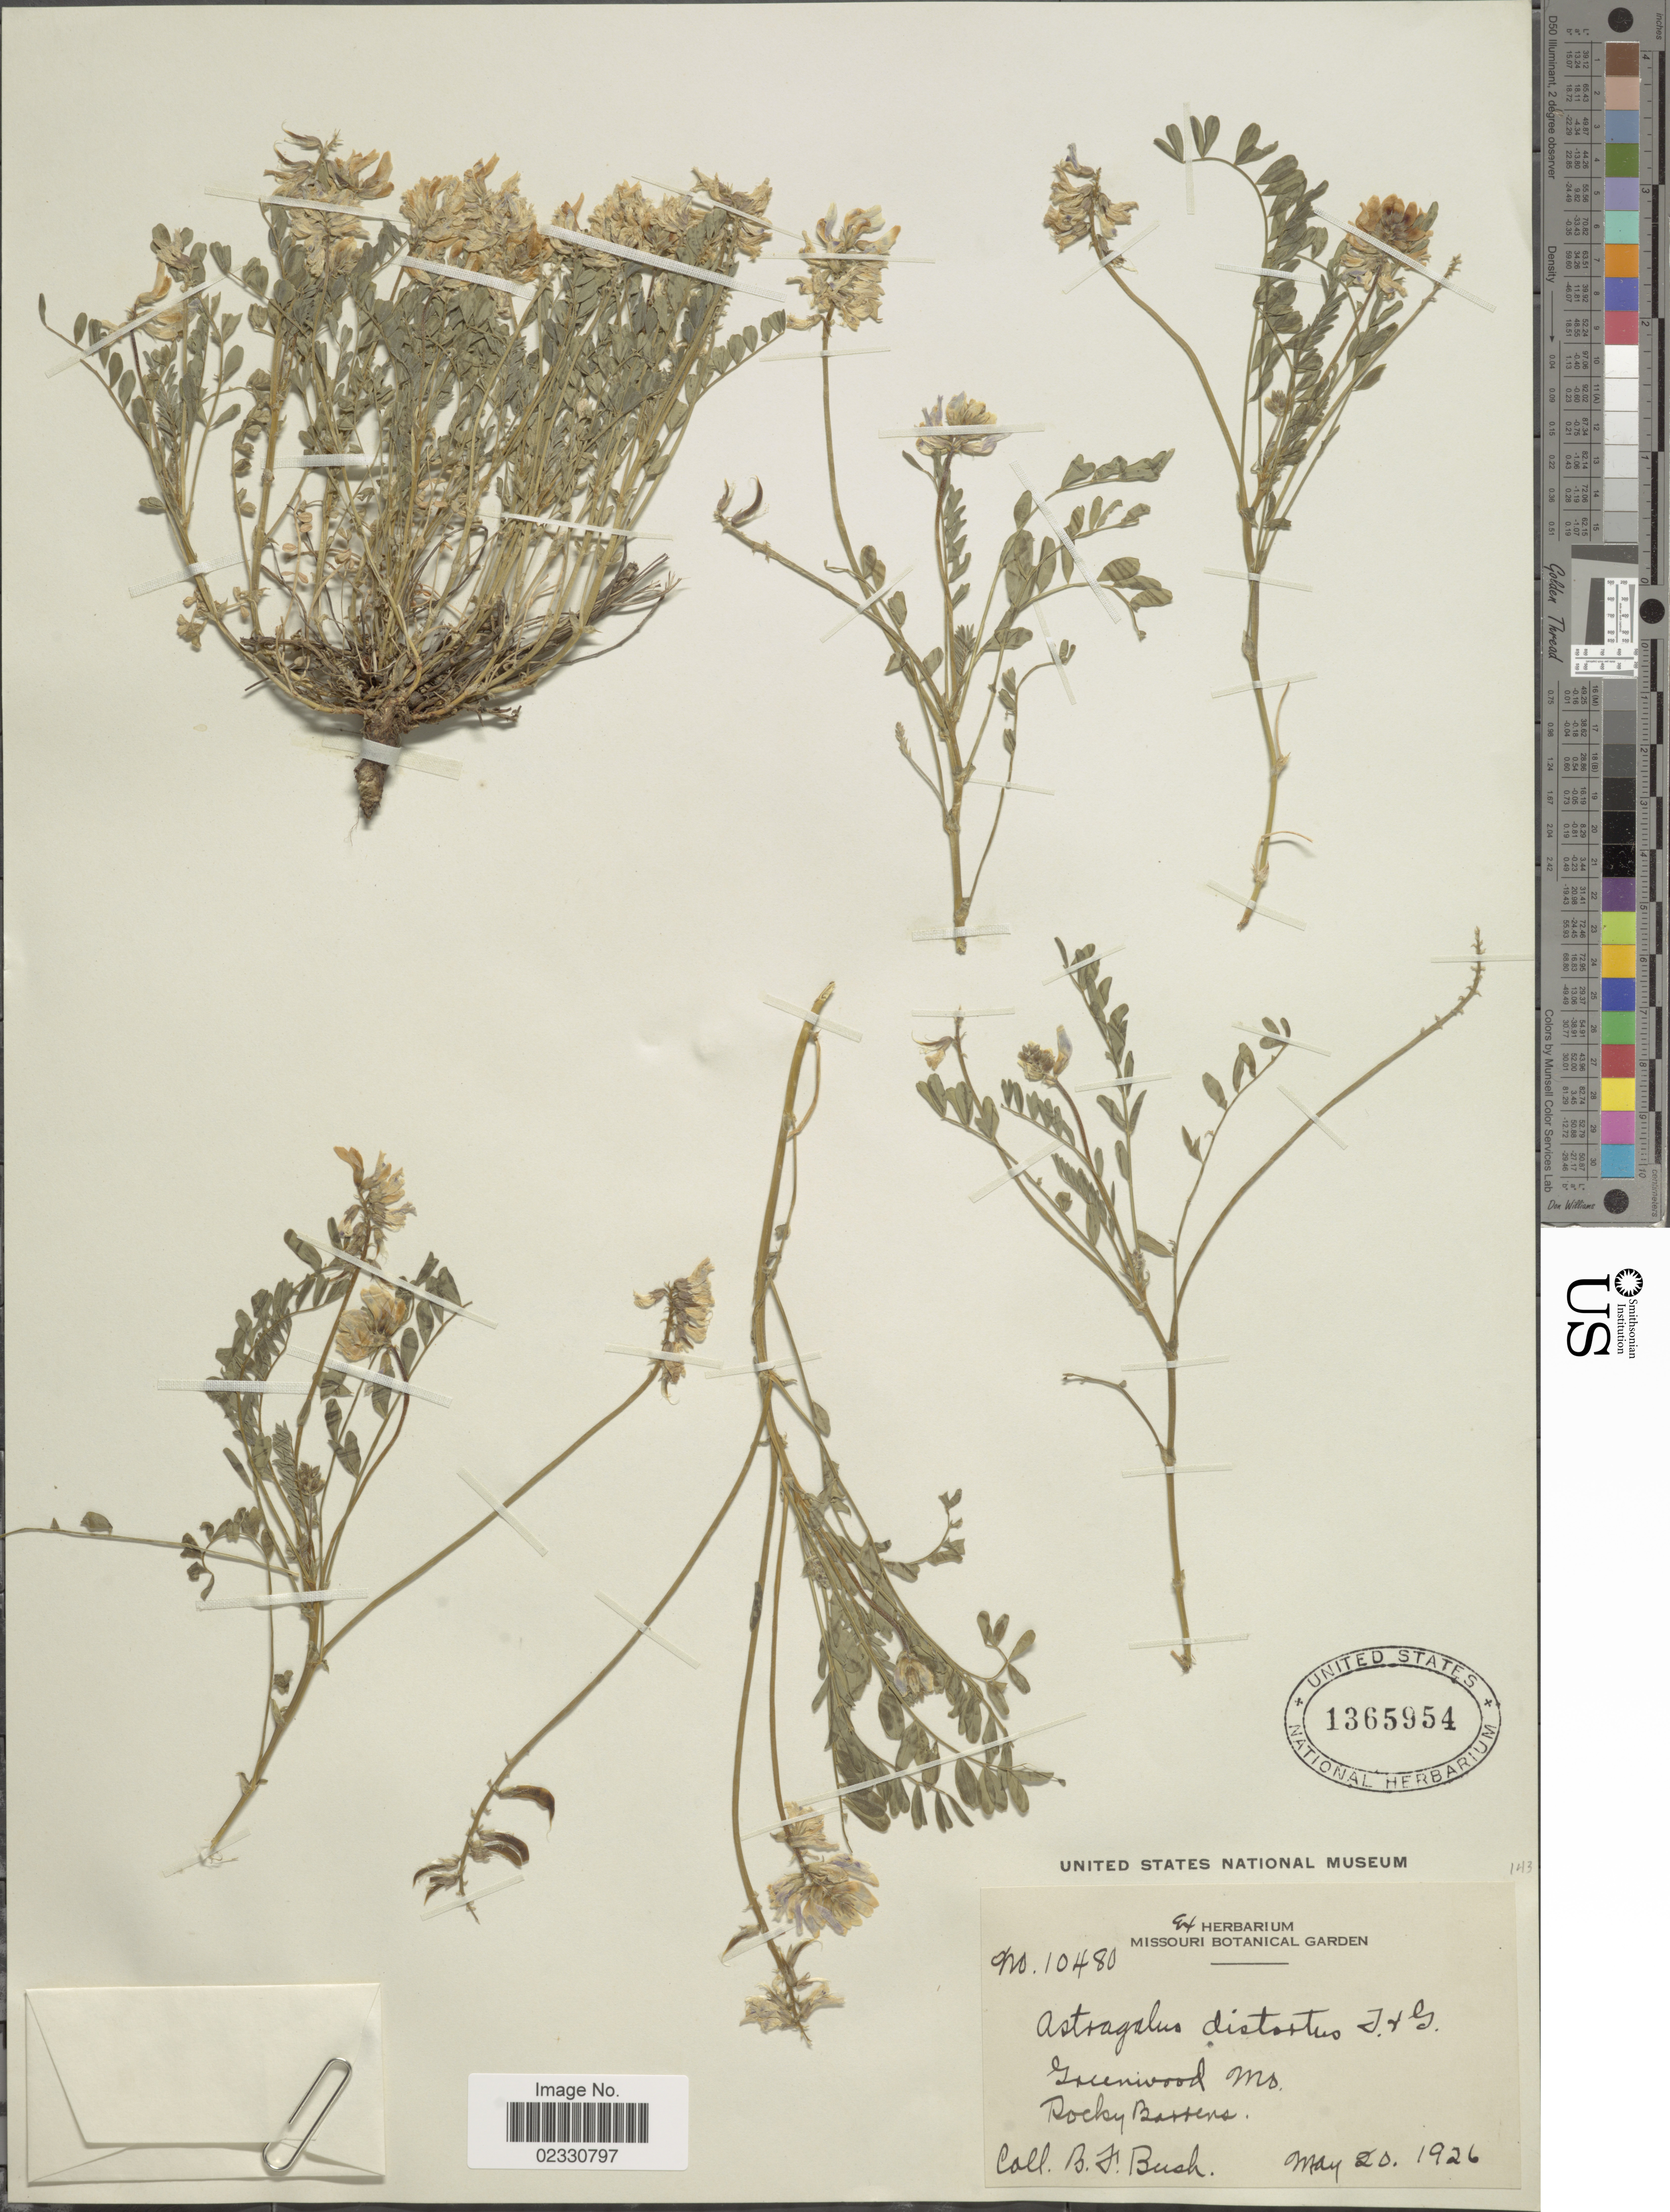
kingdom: Plantae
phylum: Tracheophyta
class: Magnoliopsida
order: Fabales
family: Fabaceae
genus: Astragalus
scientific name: Astragalus distortus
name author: Torr. & A. Gray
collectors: B. F. Bush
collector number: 10480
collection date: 1926-05-20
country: United States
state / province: Missouri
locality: Greenwood, Rocky Barrens.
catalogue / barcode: US 1365954